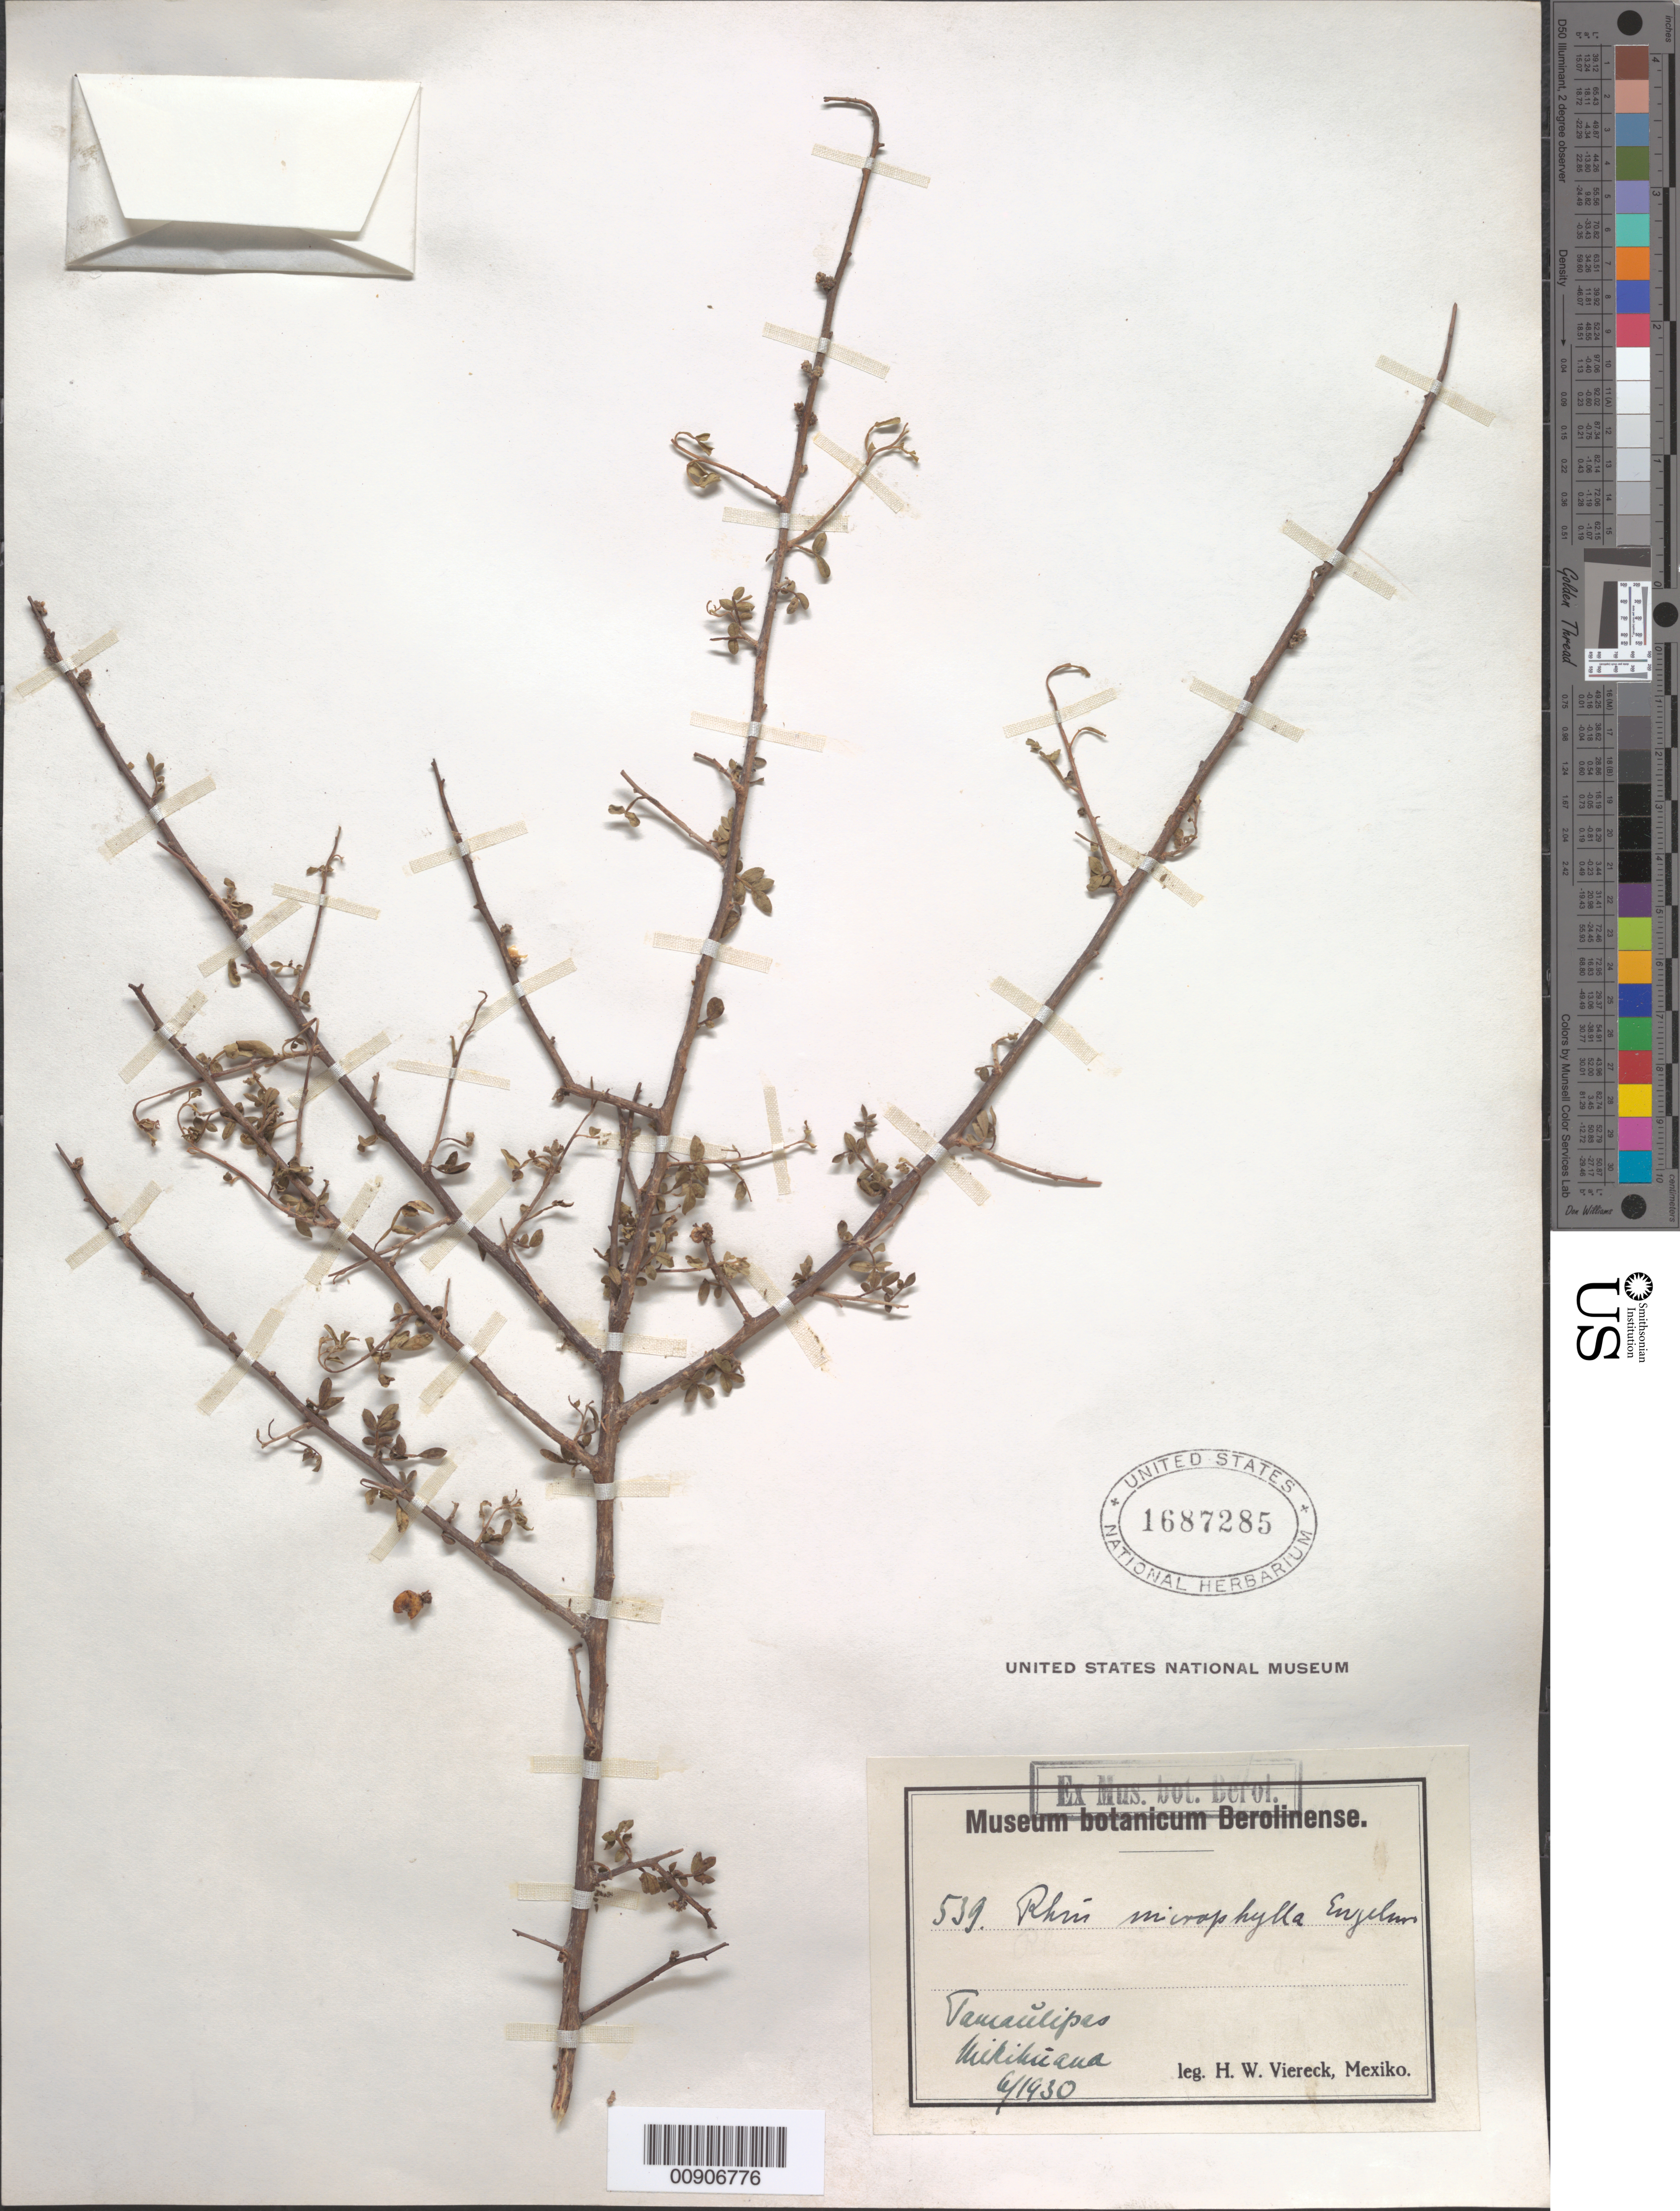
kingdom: Plantae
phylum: Tracheophyta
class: Magnoliopsida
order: Sapindales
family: Anacardiaceae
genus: Rhus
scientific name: Rhus microphylla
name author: Engelm.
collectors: H. W. Viereck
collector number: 539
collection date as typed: Jun 1930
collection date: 1930-06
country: Mexico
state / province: Tamaulipas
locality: Miquihuana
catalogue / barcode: US 1687285